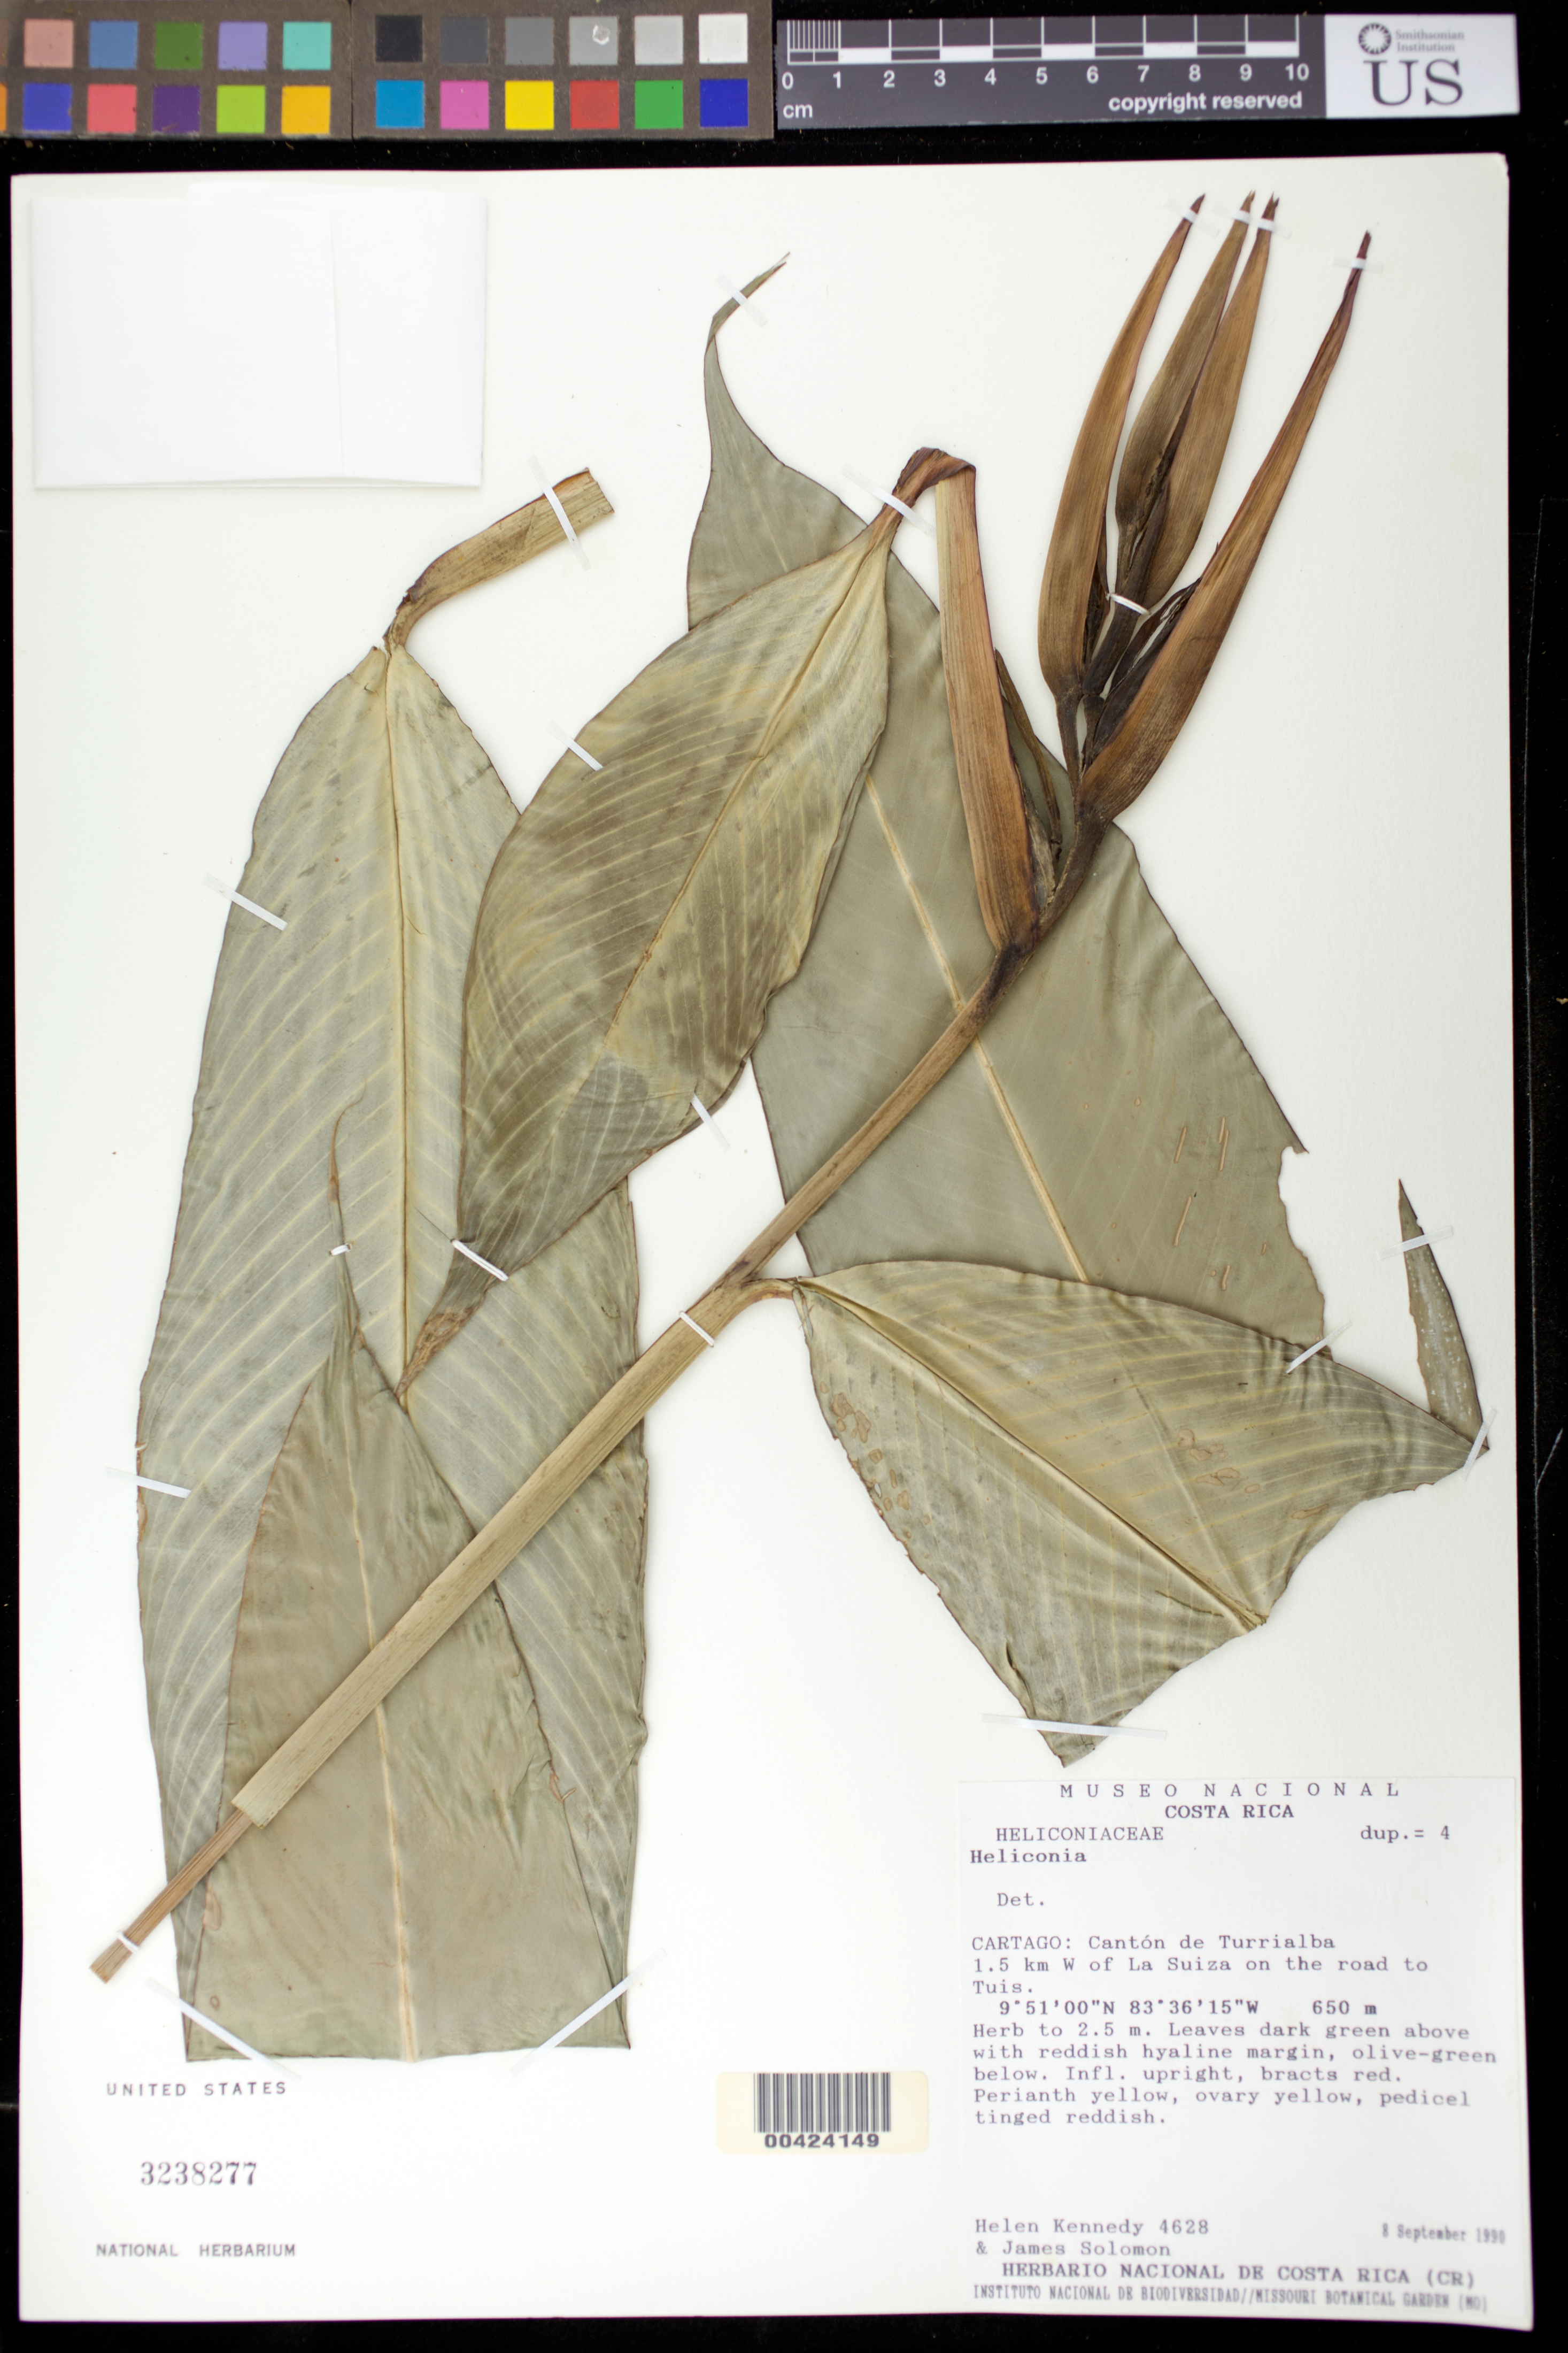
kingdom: Plantae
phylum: Tracheophyta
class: Liliopsida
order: Zingiberales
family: Heliconiaceae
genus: Heliconia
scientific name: Heliconia mathiasiae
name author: G.S. Daniels & F.G. Stiles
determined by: Kress, W. J., (US), Smithsonian Institution - National Museum of Natural History (UNITED STATES)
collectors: H. Kennedy & J. C. Solomon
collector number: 4628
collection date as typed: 08 Sep 1990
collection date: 1990-09-08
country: Costa Rica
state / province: Cartago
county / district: Turrialba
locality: Canton de turrialba; 1.5 km w of la suiza on rd to tuis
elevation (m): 650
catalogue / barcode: US 3238277